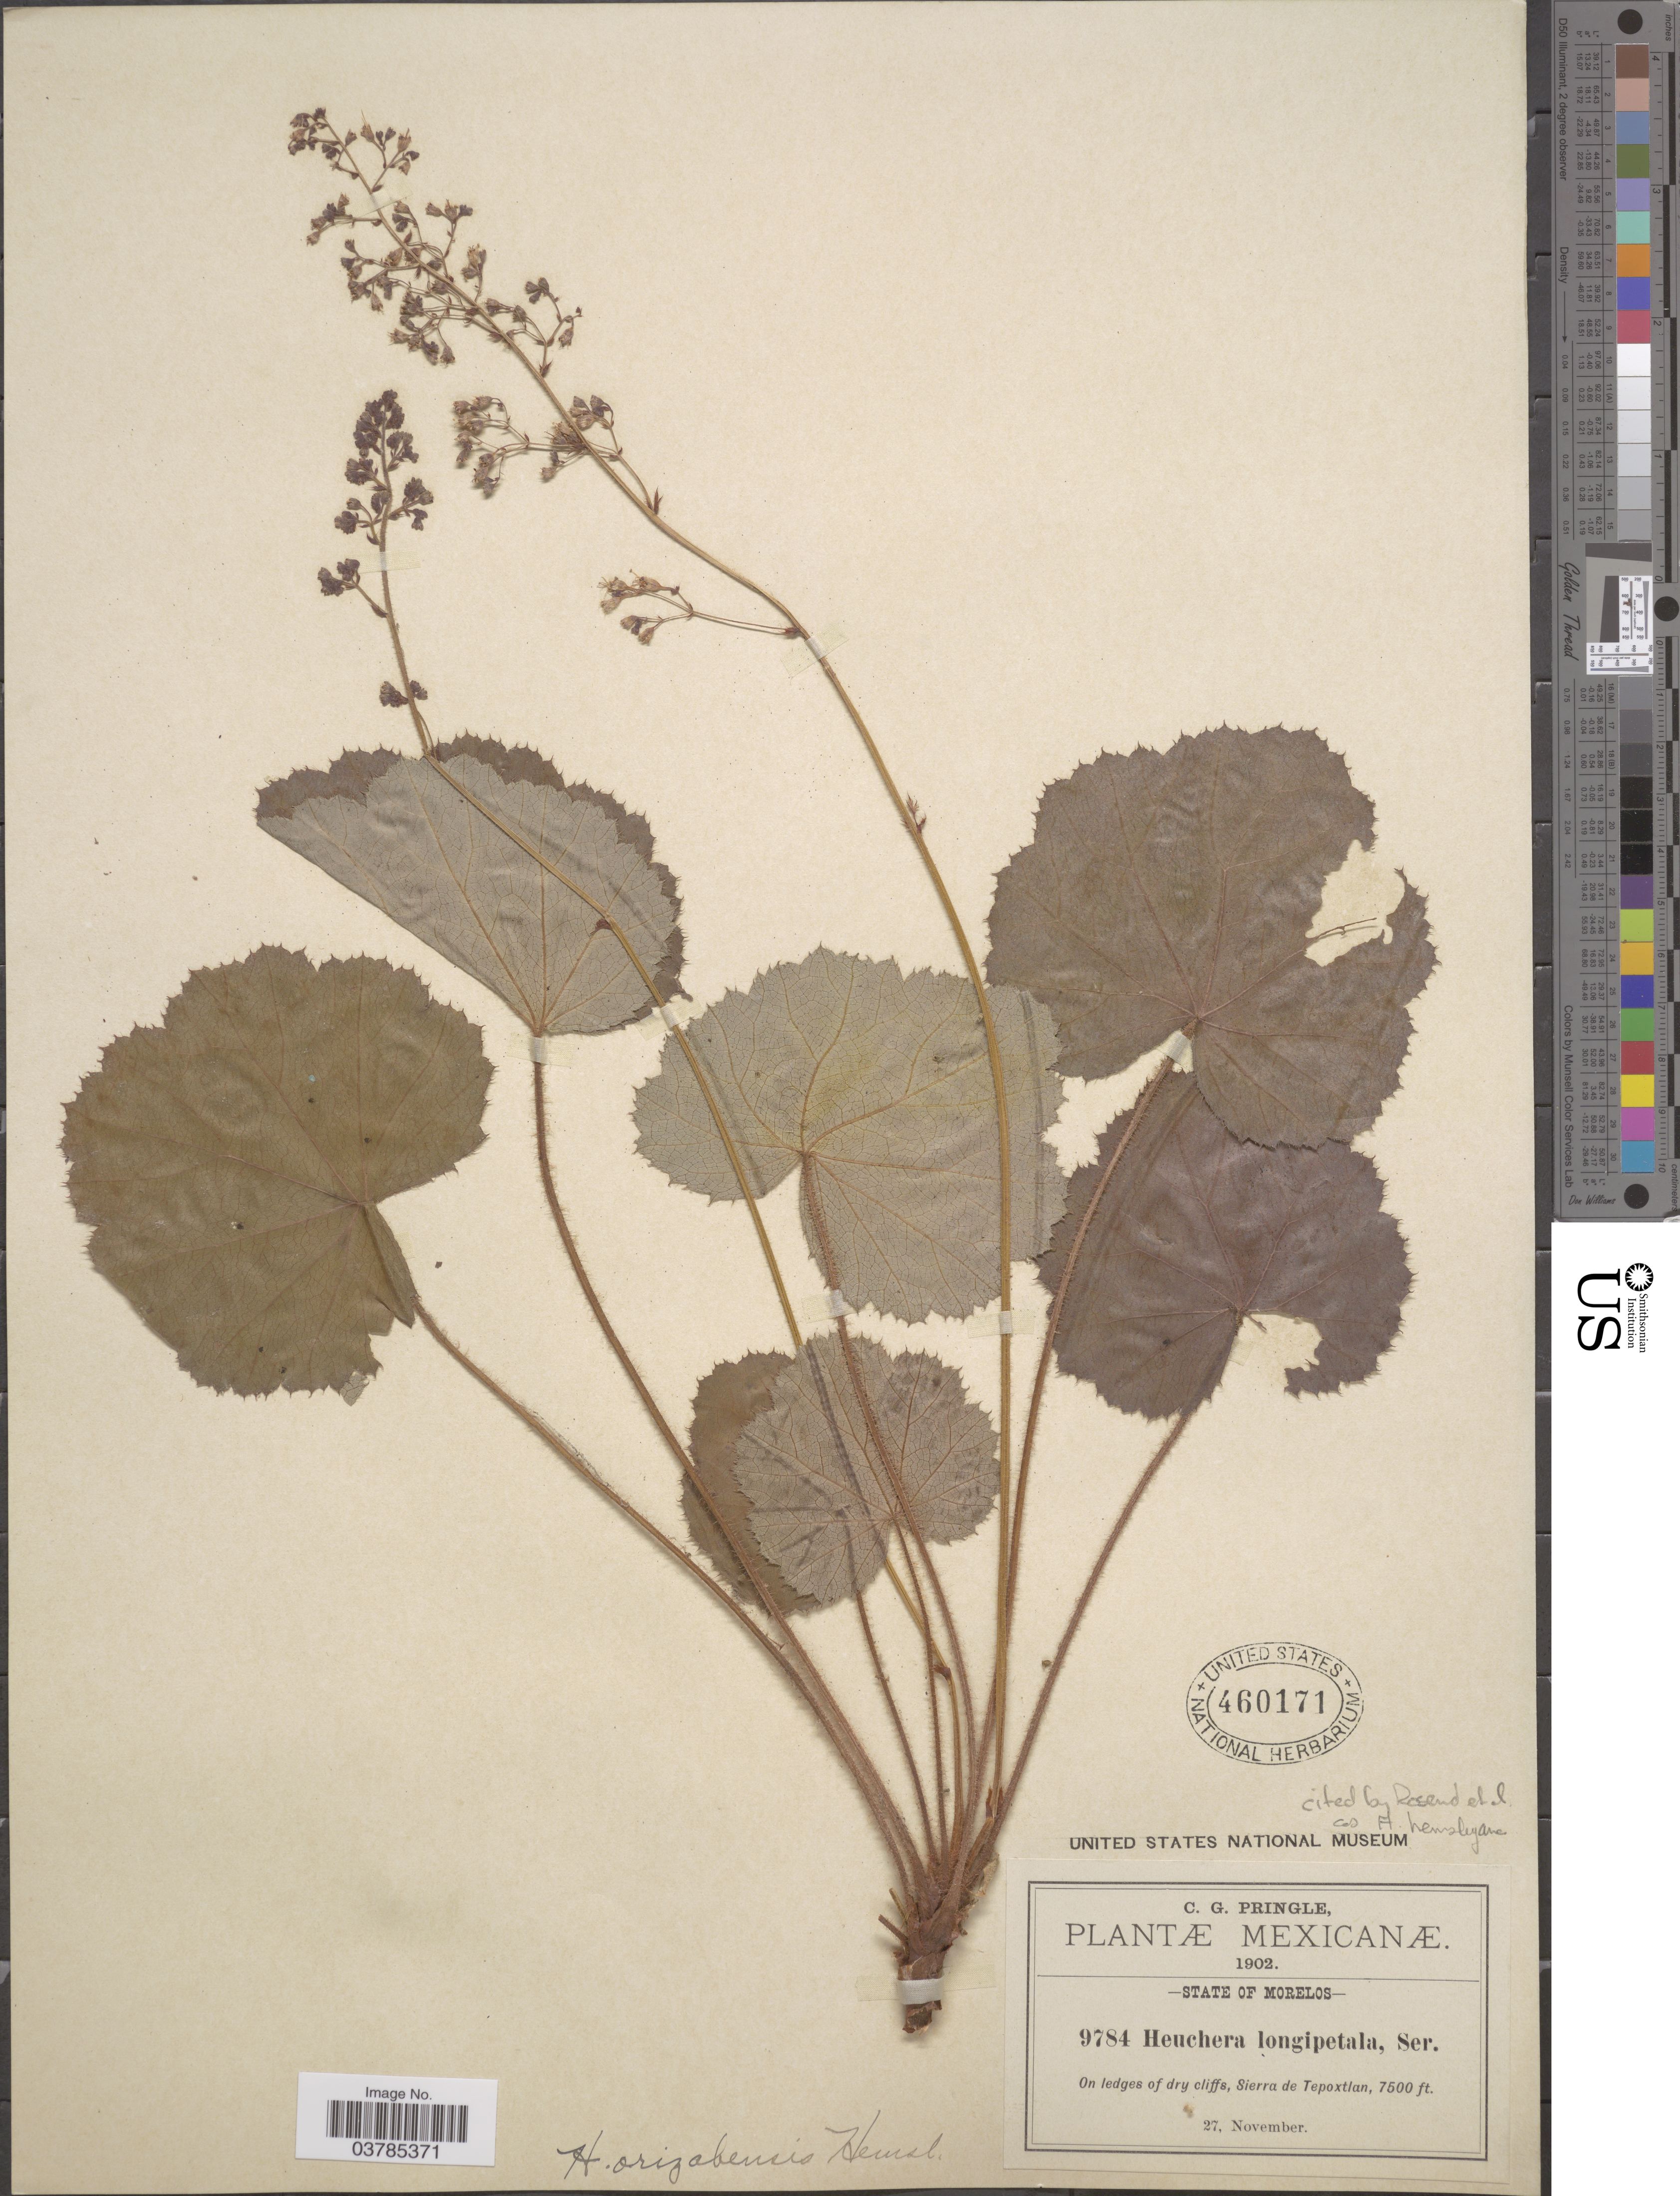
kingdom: Plantae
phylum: Tracheophyta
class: Magnoliopsida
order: Saxifragales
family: Saxifragaceae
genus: Heuchera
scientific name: Heuchera hemsleyana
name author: Rosend. et al.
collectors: C. G. Pringle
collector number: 9784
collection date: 1902-11-27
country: Mexico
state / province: Morelos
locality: Sierra de Tepoxtlan.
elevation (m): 2286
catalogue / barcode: US 460171